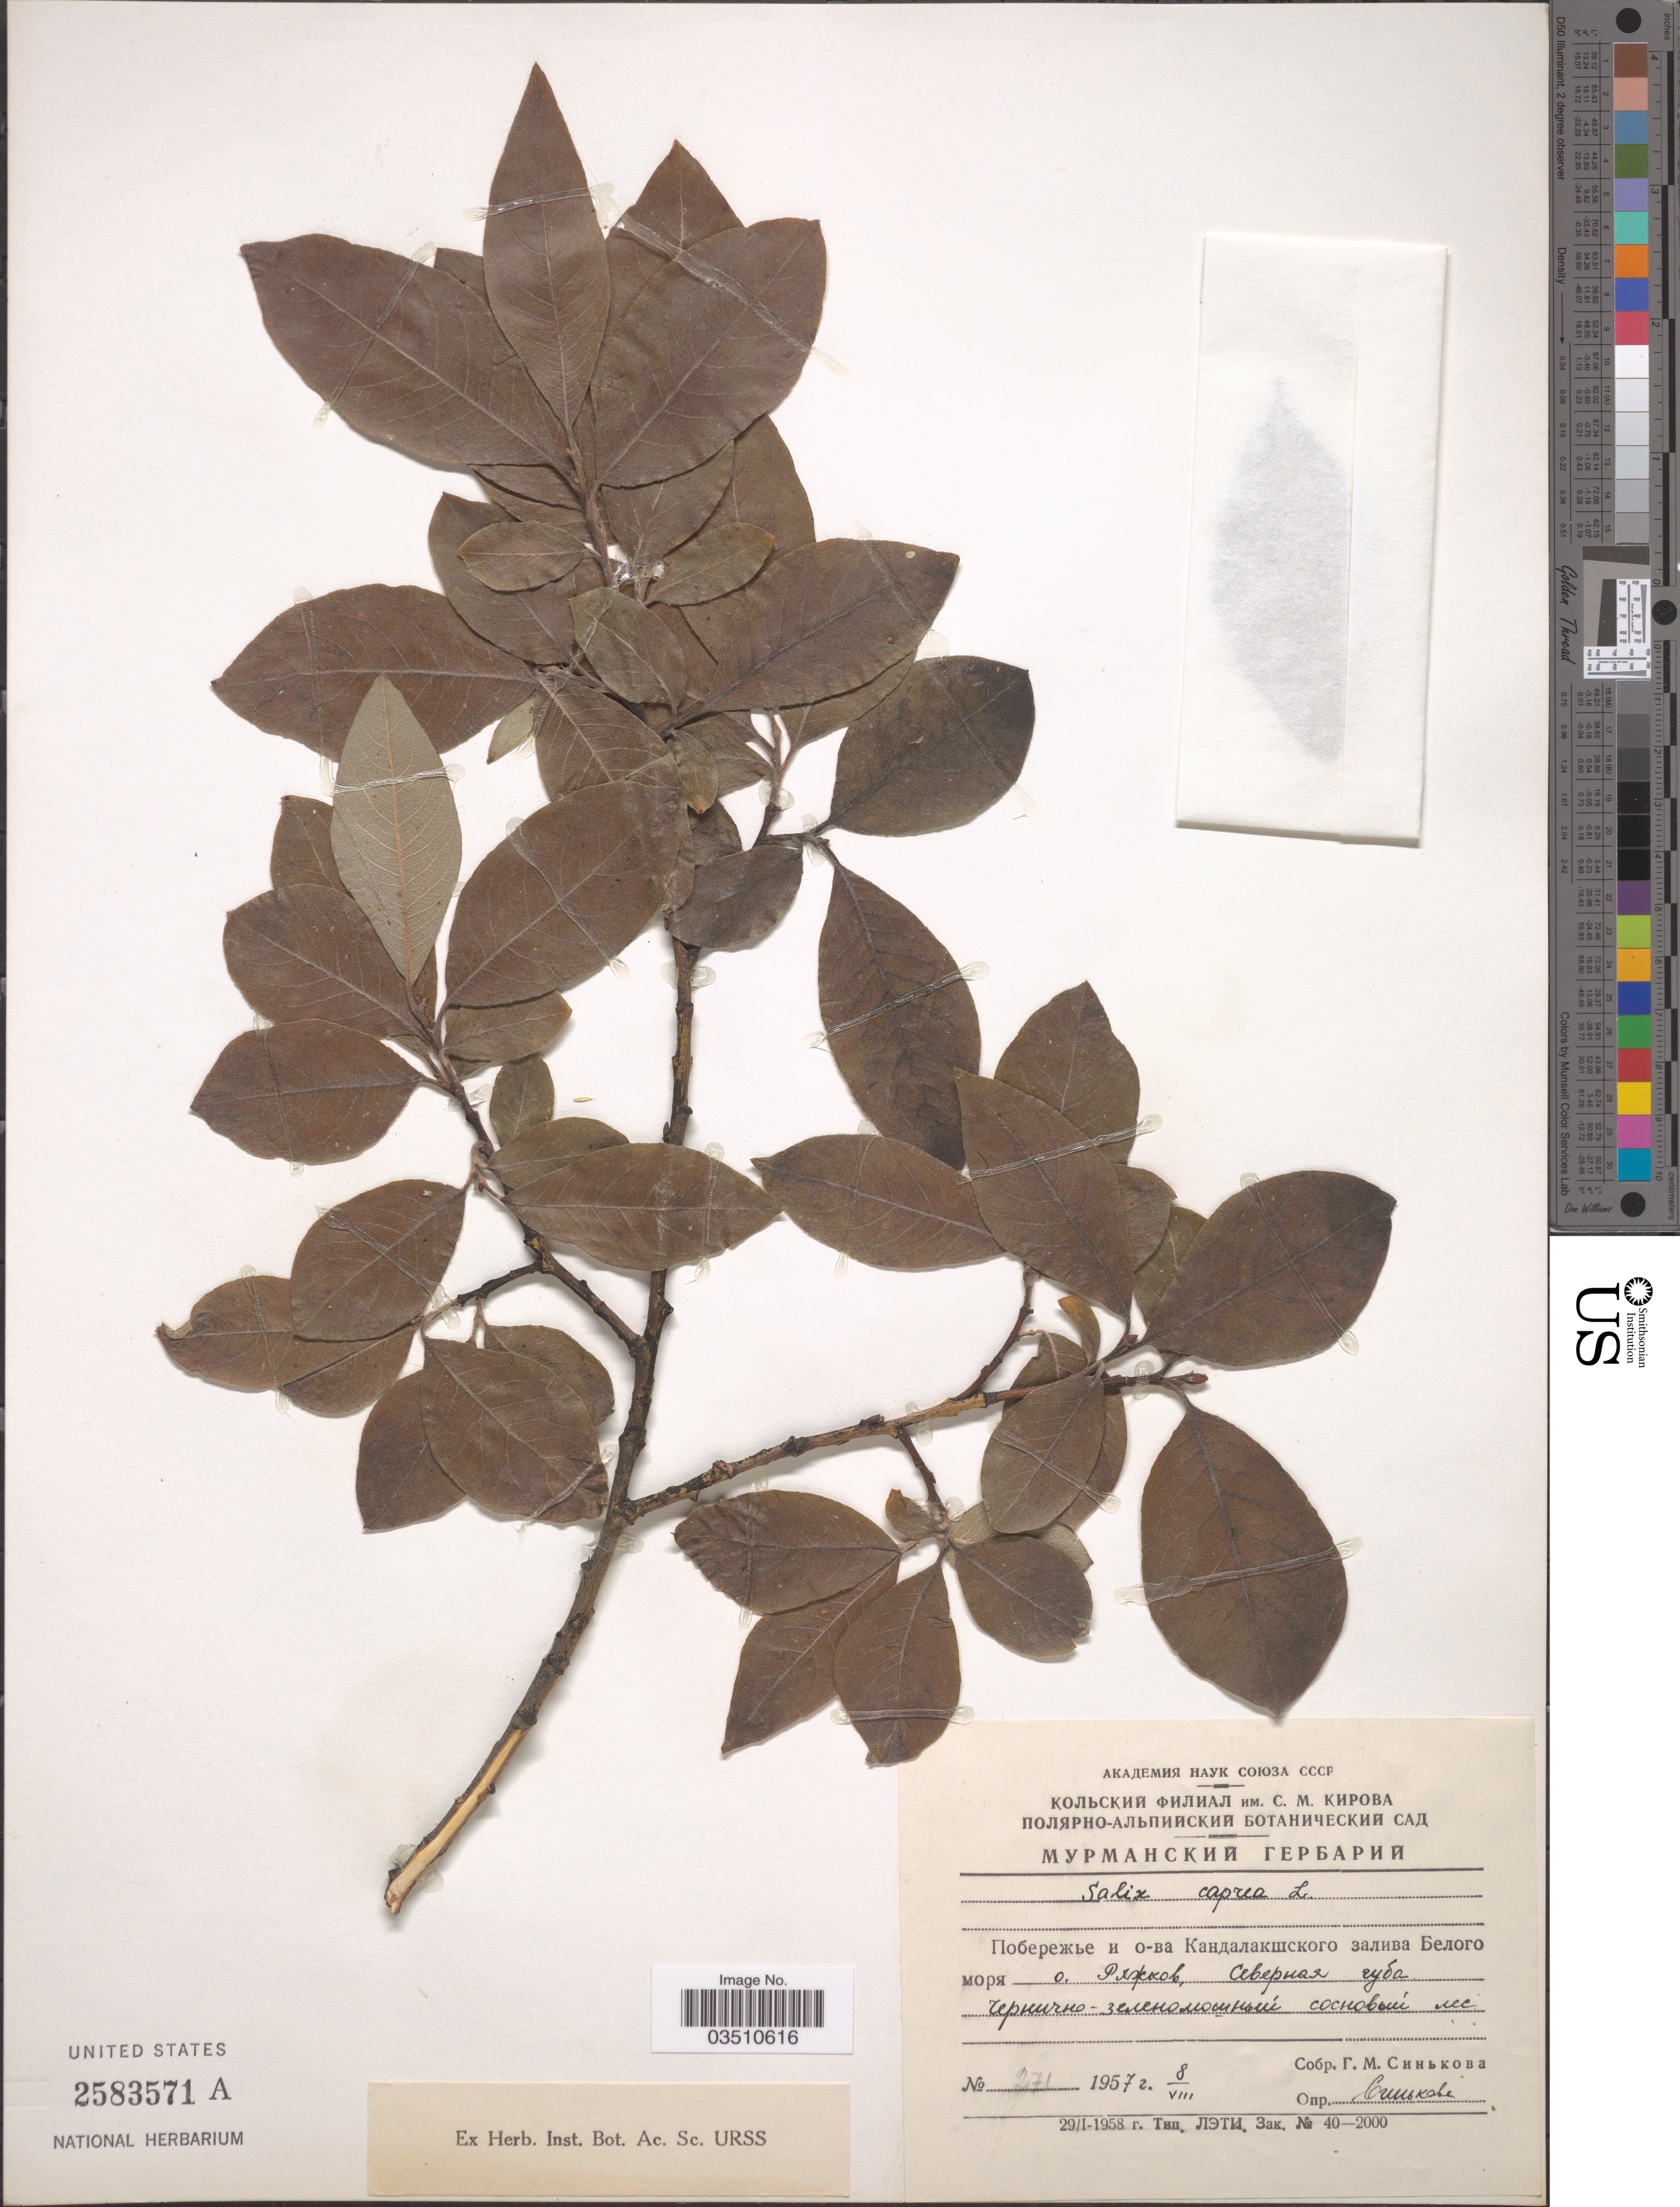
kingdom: Plantae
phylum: Tracheophyta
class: Magnoliopsida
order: Malpighiales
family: Salicaceae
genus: Salix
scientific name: Salix caprea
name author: L.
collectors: G. Sinkov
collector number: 271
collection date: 1957-08-08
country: Russian Federation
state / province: Murmansk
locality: Kandalakshskiy Gulf, Ryashkov Island.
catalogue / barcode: US 2583571A